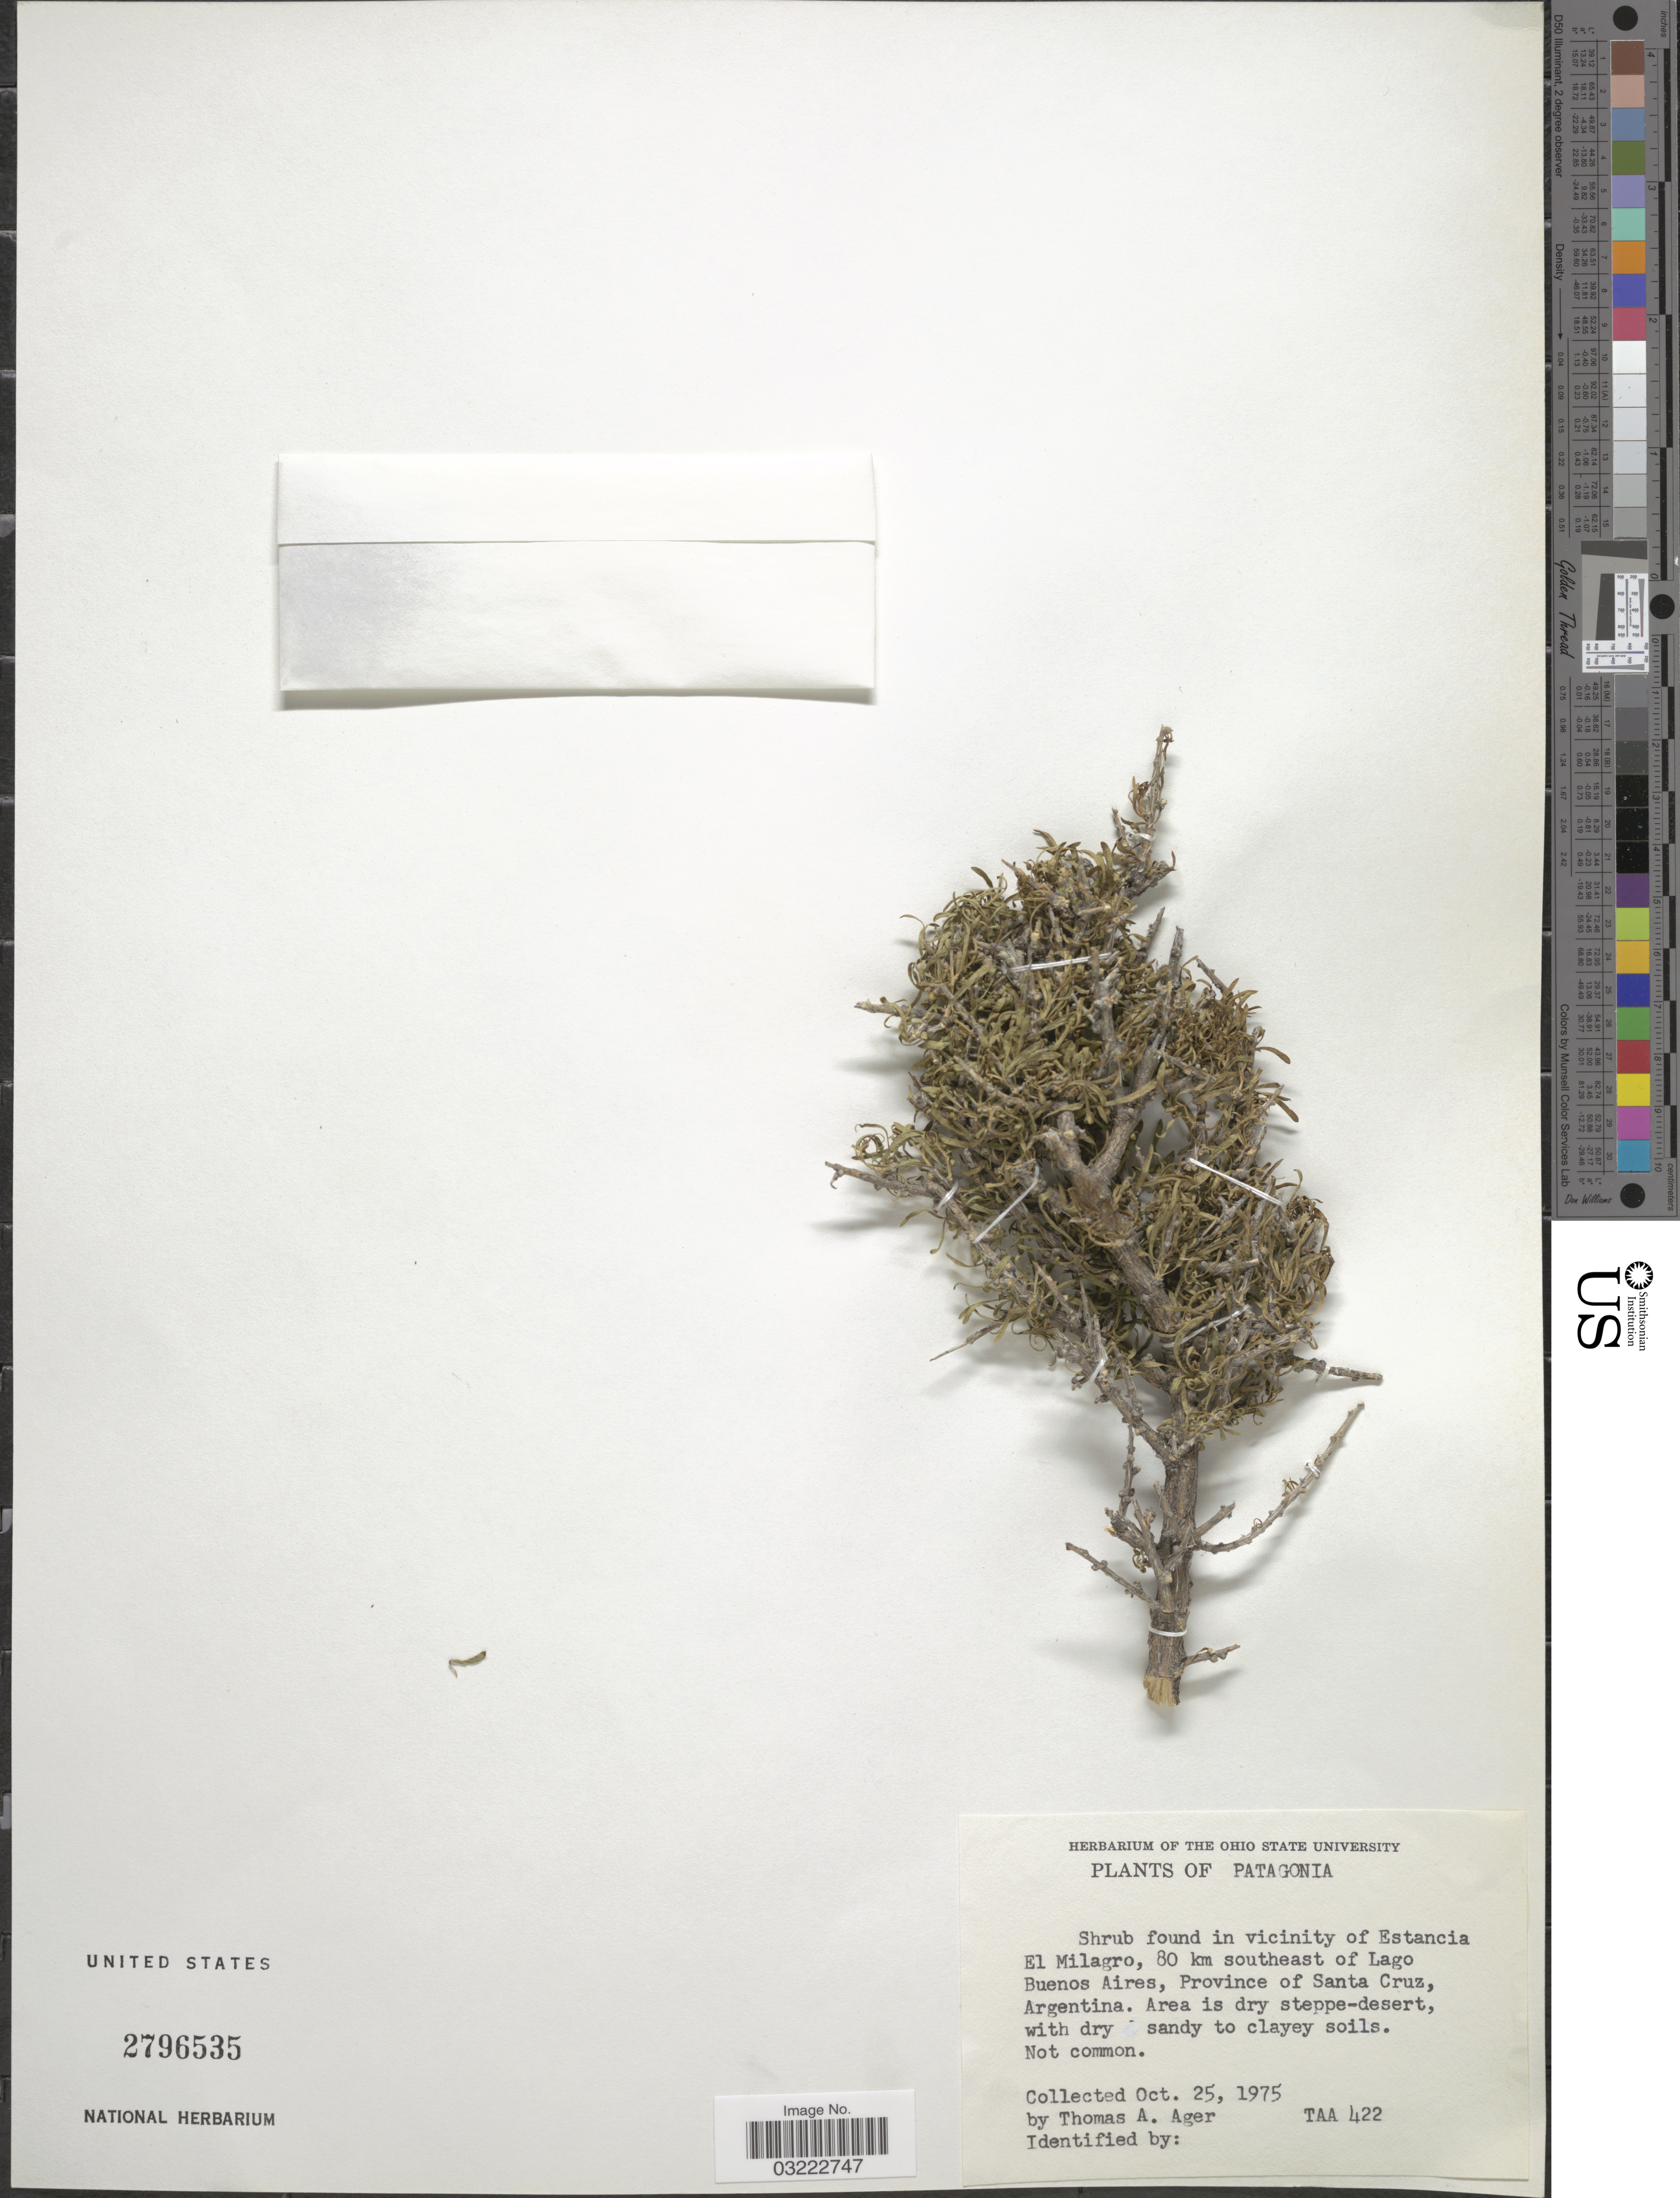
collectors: T. A. Ager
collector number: TAA422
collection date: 1975-10-25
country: Argentina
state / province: Santa Cruz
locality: Patagonia, Shrub found in vicinity of Estancia El Milagro, 80 km southeast of Lago Buenos Aires, Province of Santa Cruz.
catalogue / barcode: US 2796535